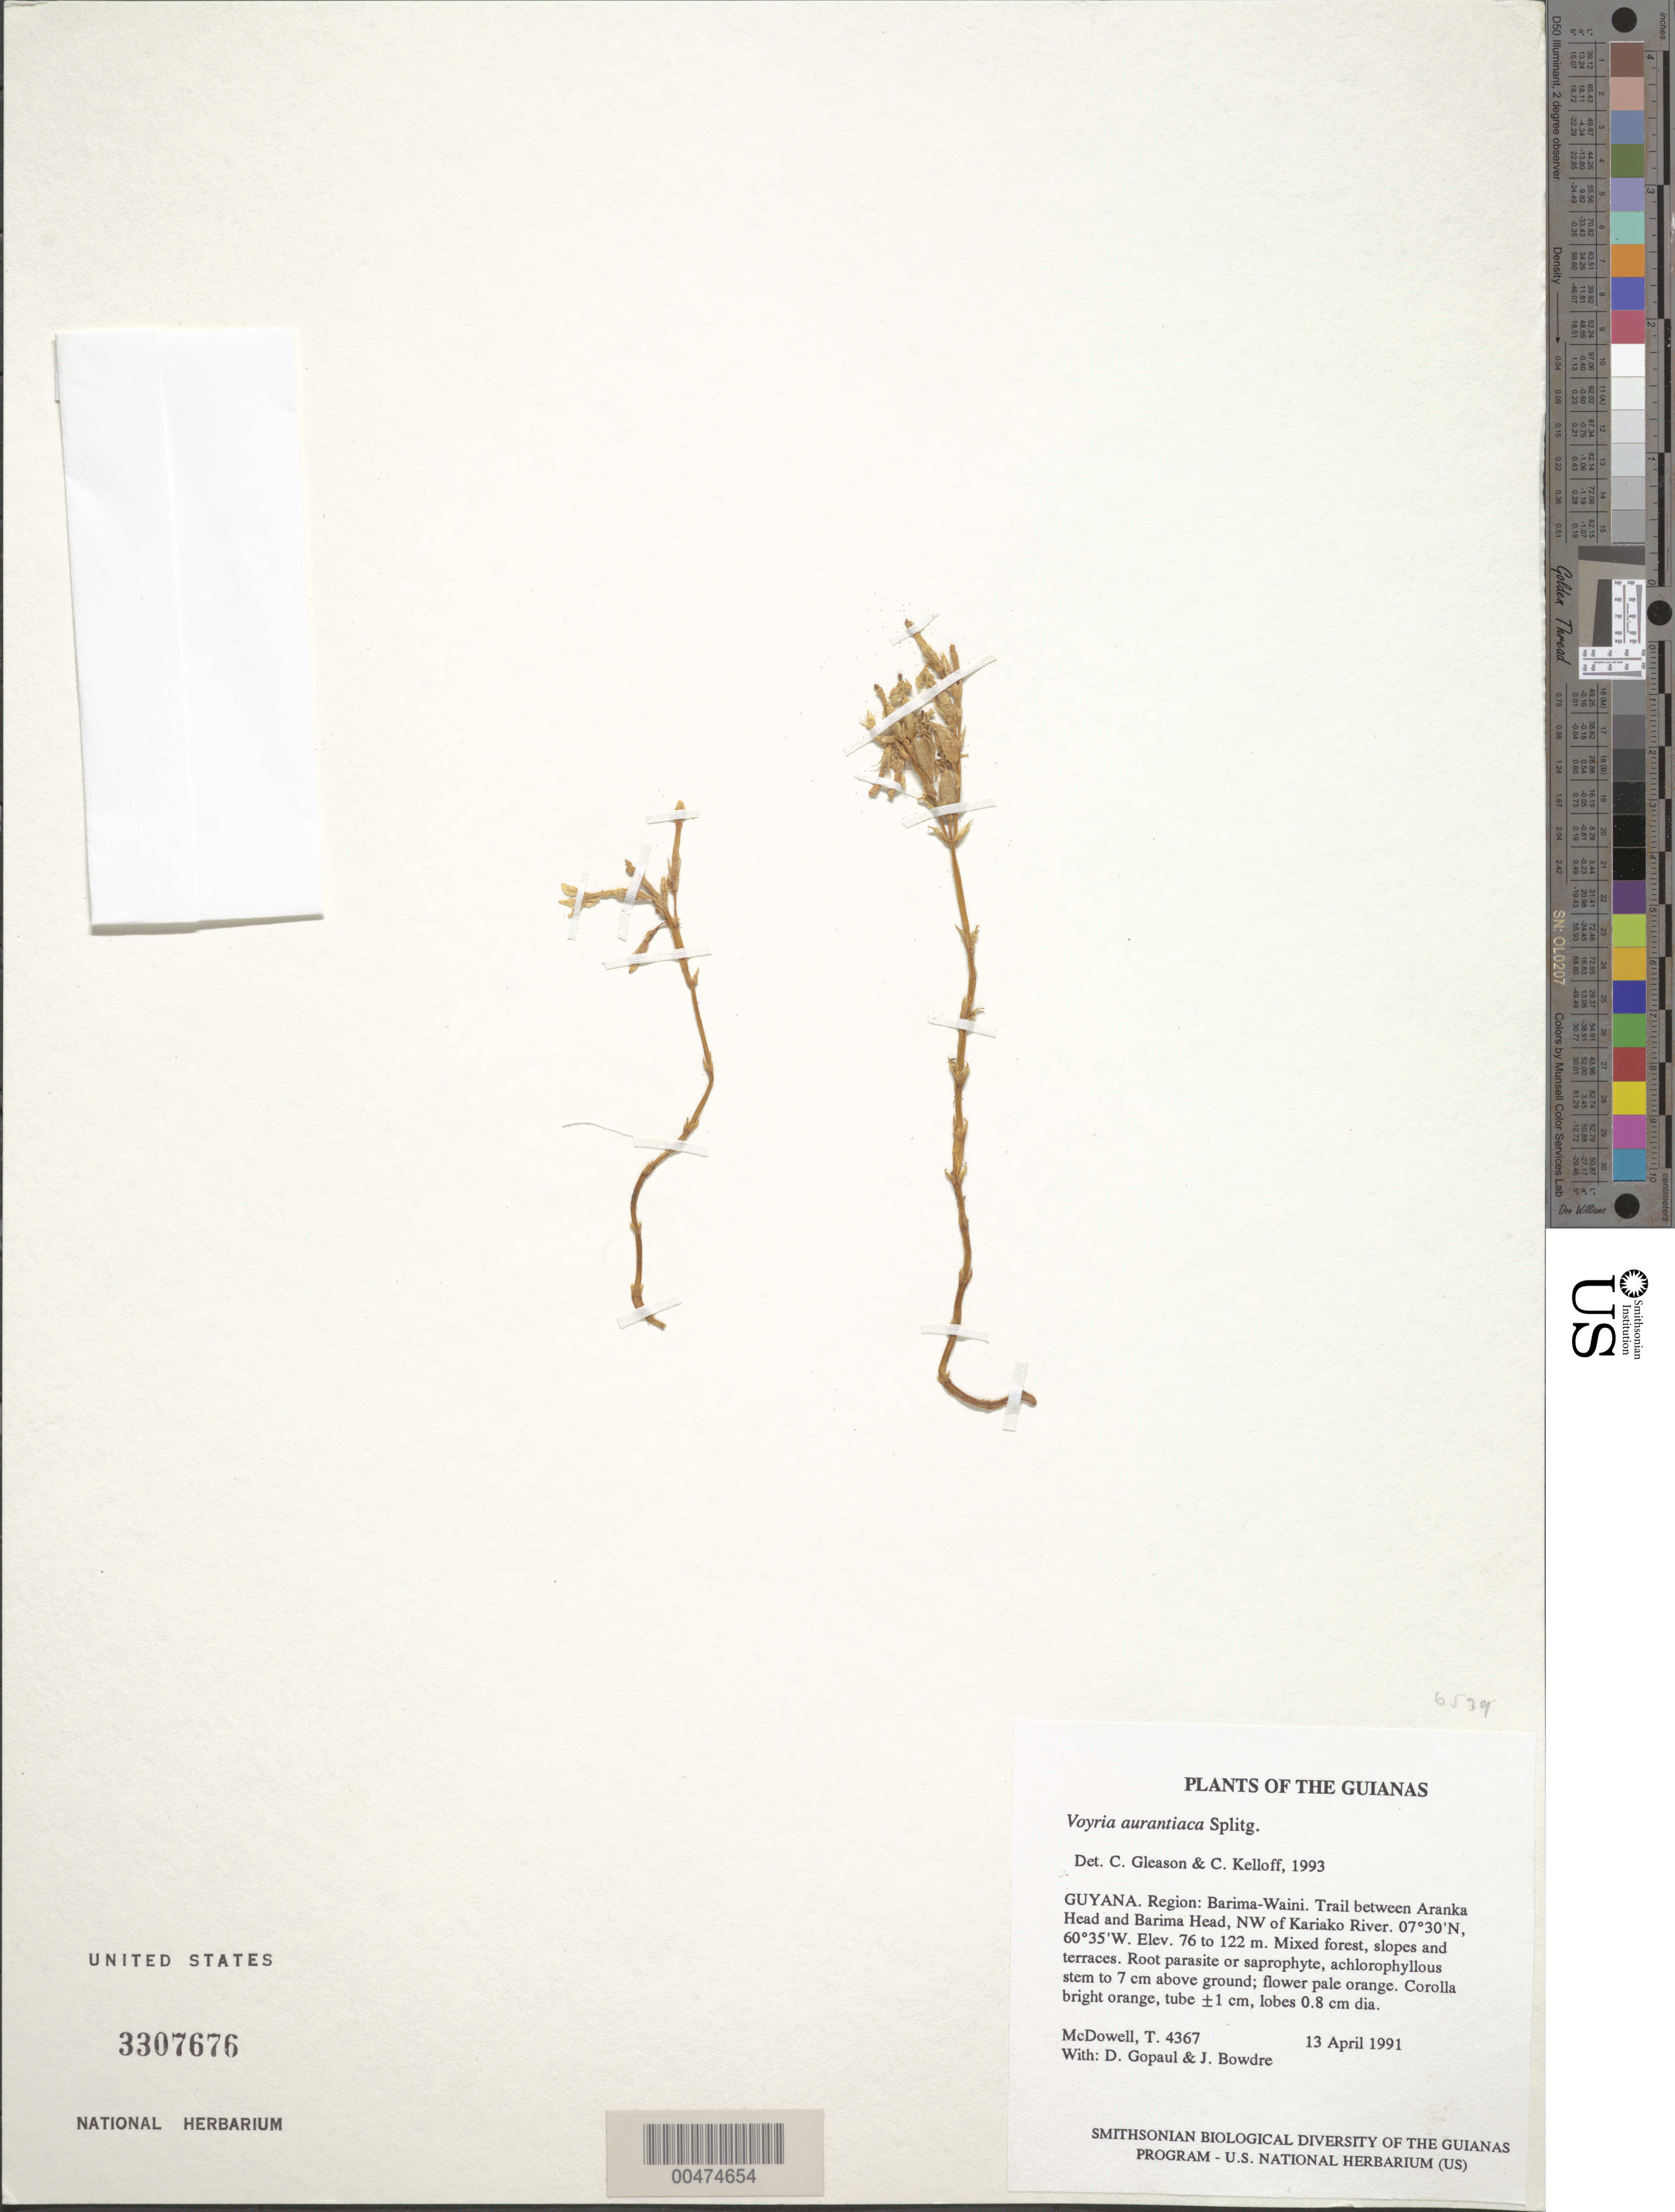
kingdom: Plantae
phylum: Tracheophyta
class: Magnoliopsida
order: Gentianales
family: Gentianaceae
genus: Voyria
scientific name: Voyria acuminata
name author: Benth.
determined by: Kelloff, Carol L.; Gleason, C.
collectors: T. McDowell, D. Gopaul & J. Bowdre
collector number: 4367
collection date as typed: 13 April 1991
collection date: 1991-04-13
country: Guyana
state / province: Barima-Waini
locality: Trail between Aranka Head and Barima Head, NW of Kariako River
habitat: Mixed forest, slopes and terraces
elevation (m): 76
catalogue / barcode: US 3307676